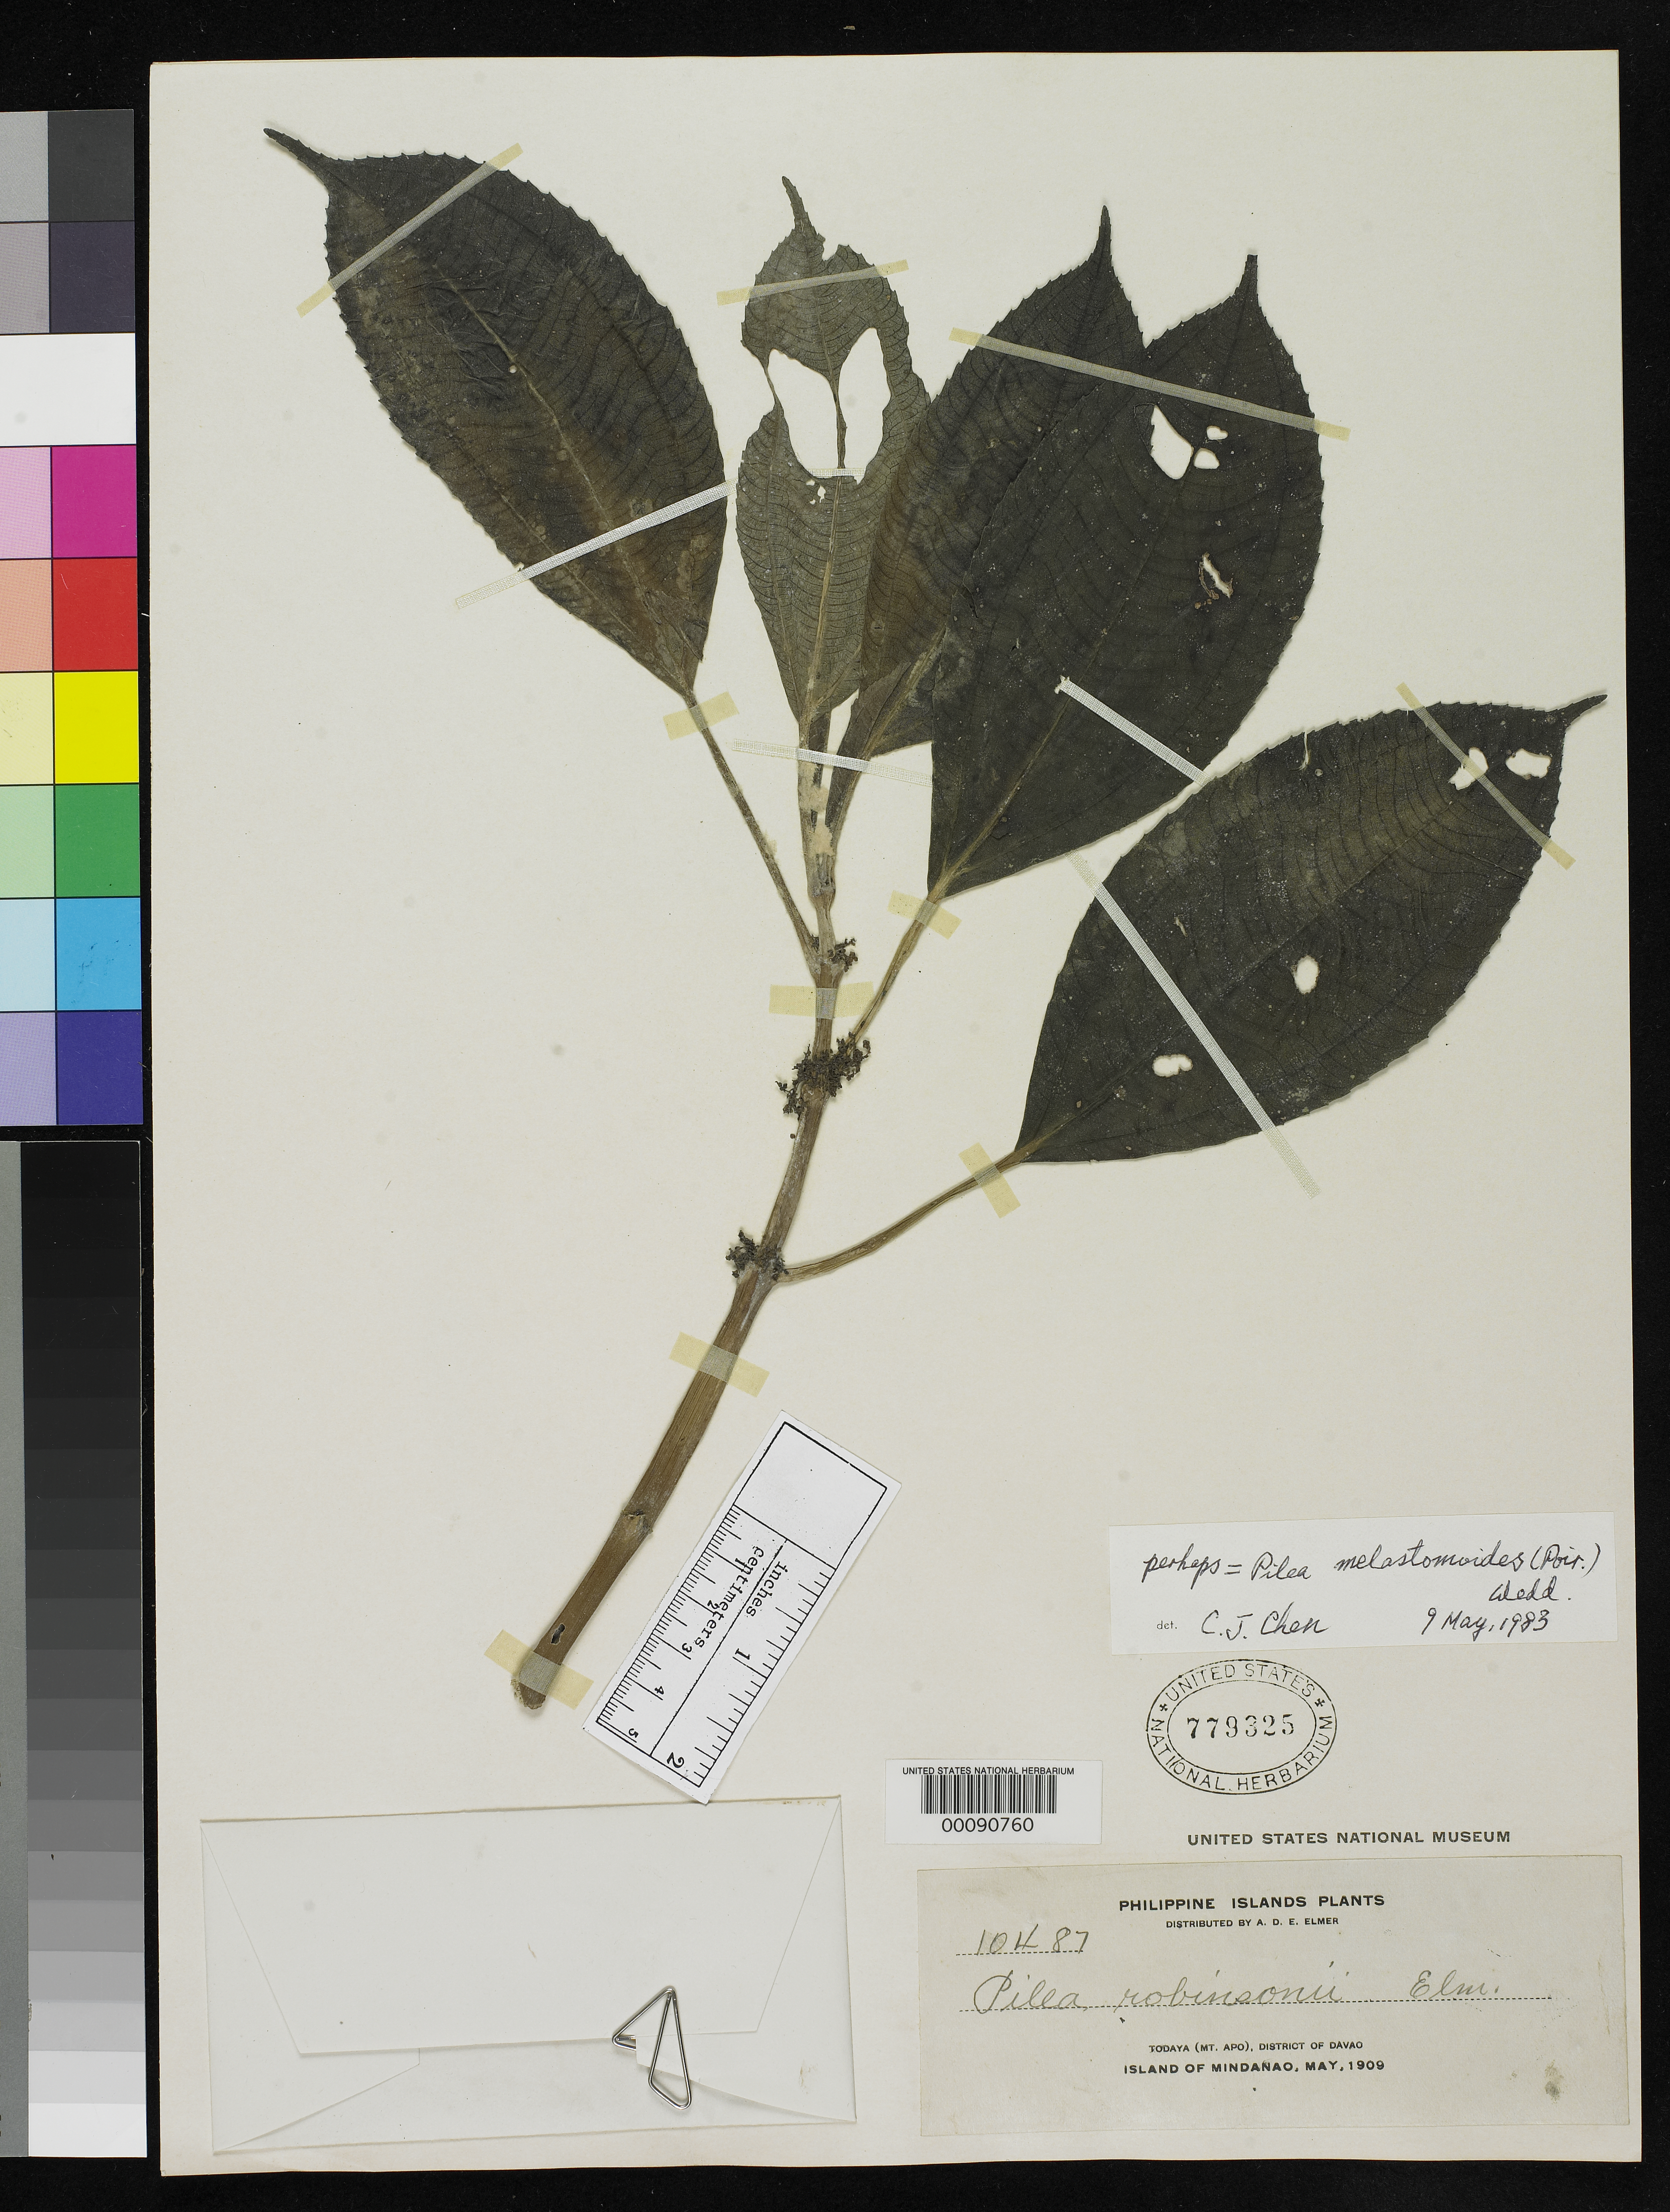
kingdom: Plantae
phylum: Tracheophyta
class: Magnoliopsida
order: Rosales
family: Urticaceae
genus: Pilea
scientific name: Pilea robinsonii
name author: Elmer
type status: Isosyntype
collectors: A. D. E. Elmer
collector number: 10487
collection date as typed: May 1909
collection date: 1909-05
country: Philippines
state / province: Davao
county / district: Davao del Sur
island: Mindanao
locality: Todaya, Mt. Apo.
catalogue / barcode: US 779325